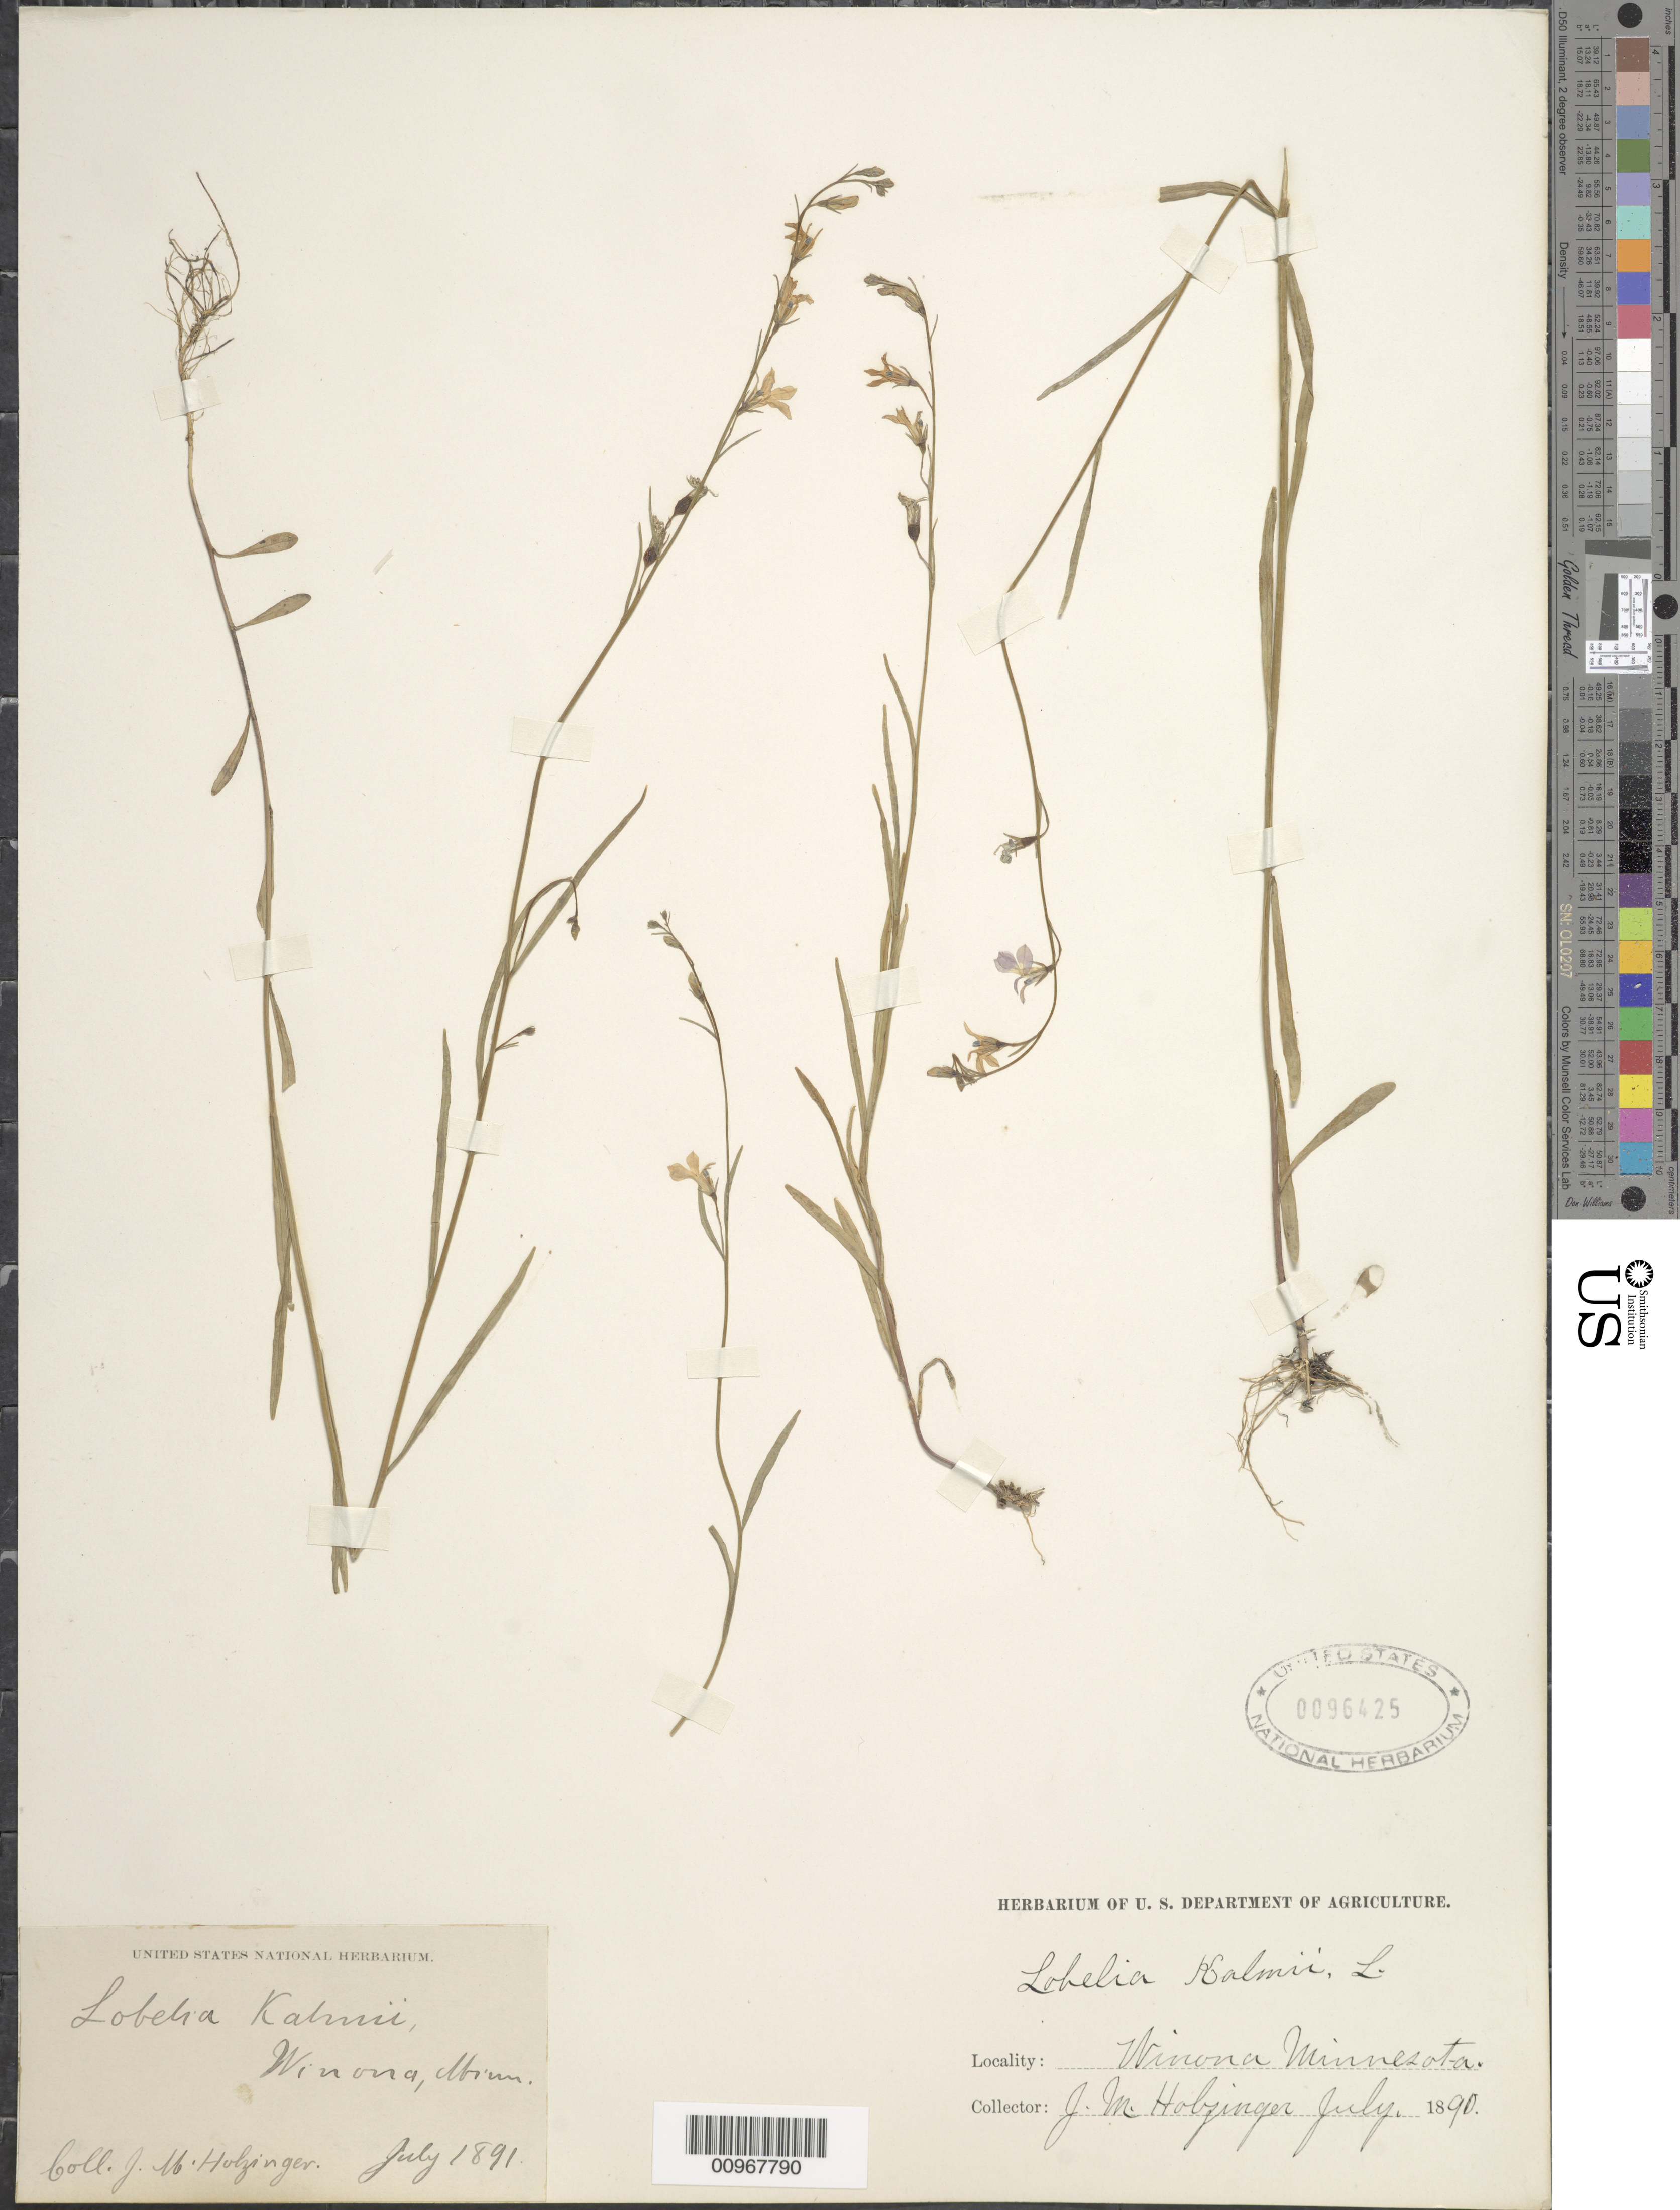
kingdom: Plantae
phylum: Tracheophyta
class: Magnoliopsida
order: Asterales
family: Campanulaceae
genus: Lobelia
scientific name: Lobelia kalmii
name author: L.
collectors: J. M. Holzinger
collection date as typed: Jul 1891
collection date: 1891-07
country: United States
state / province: Minnesota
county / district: Winona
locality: Winona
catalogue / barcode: US 96425